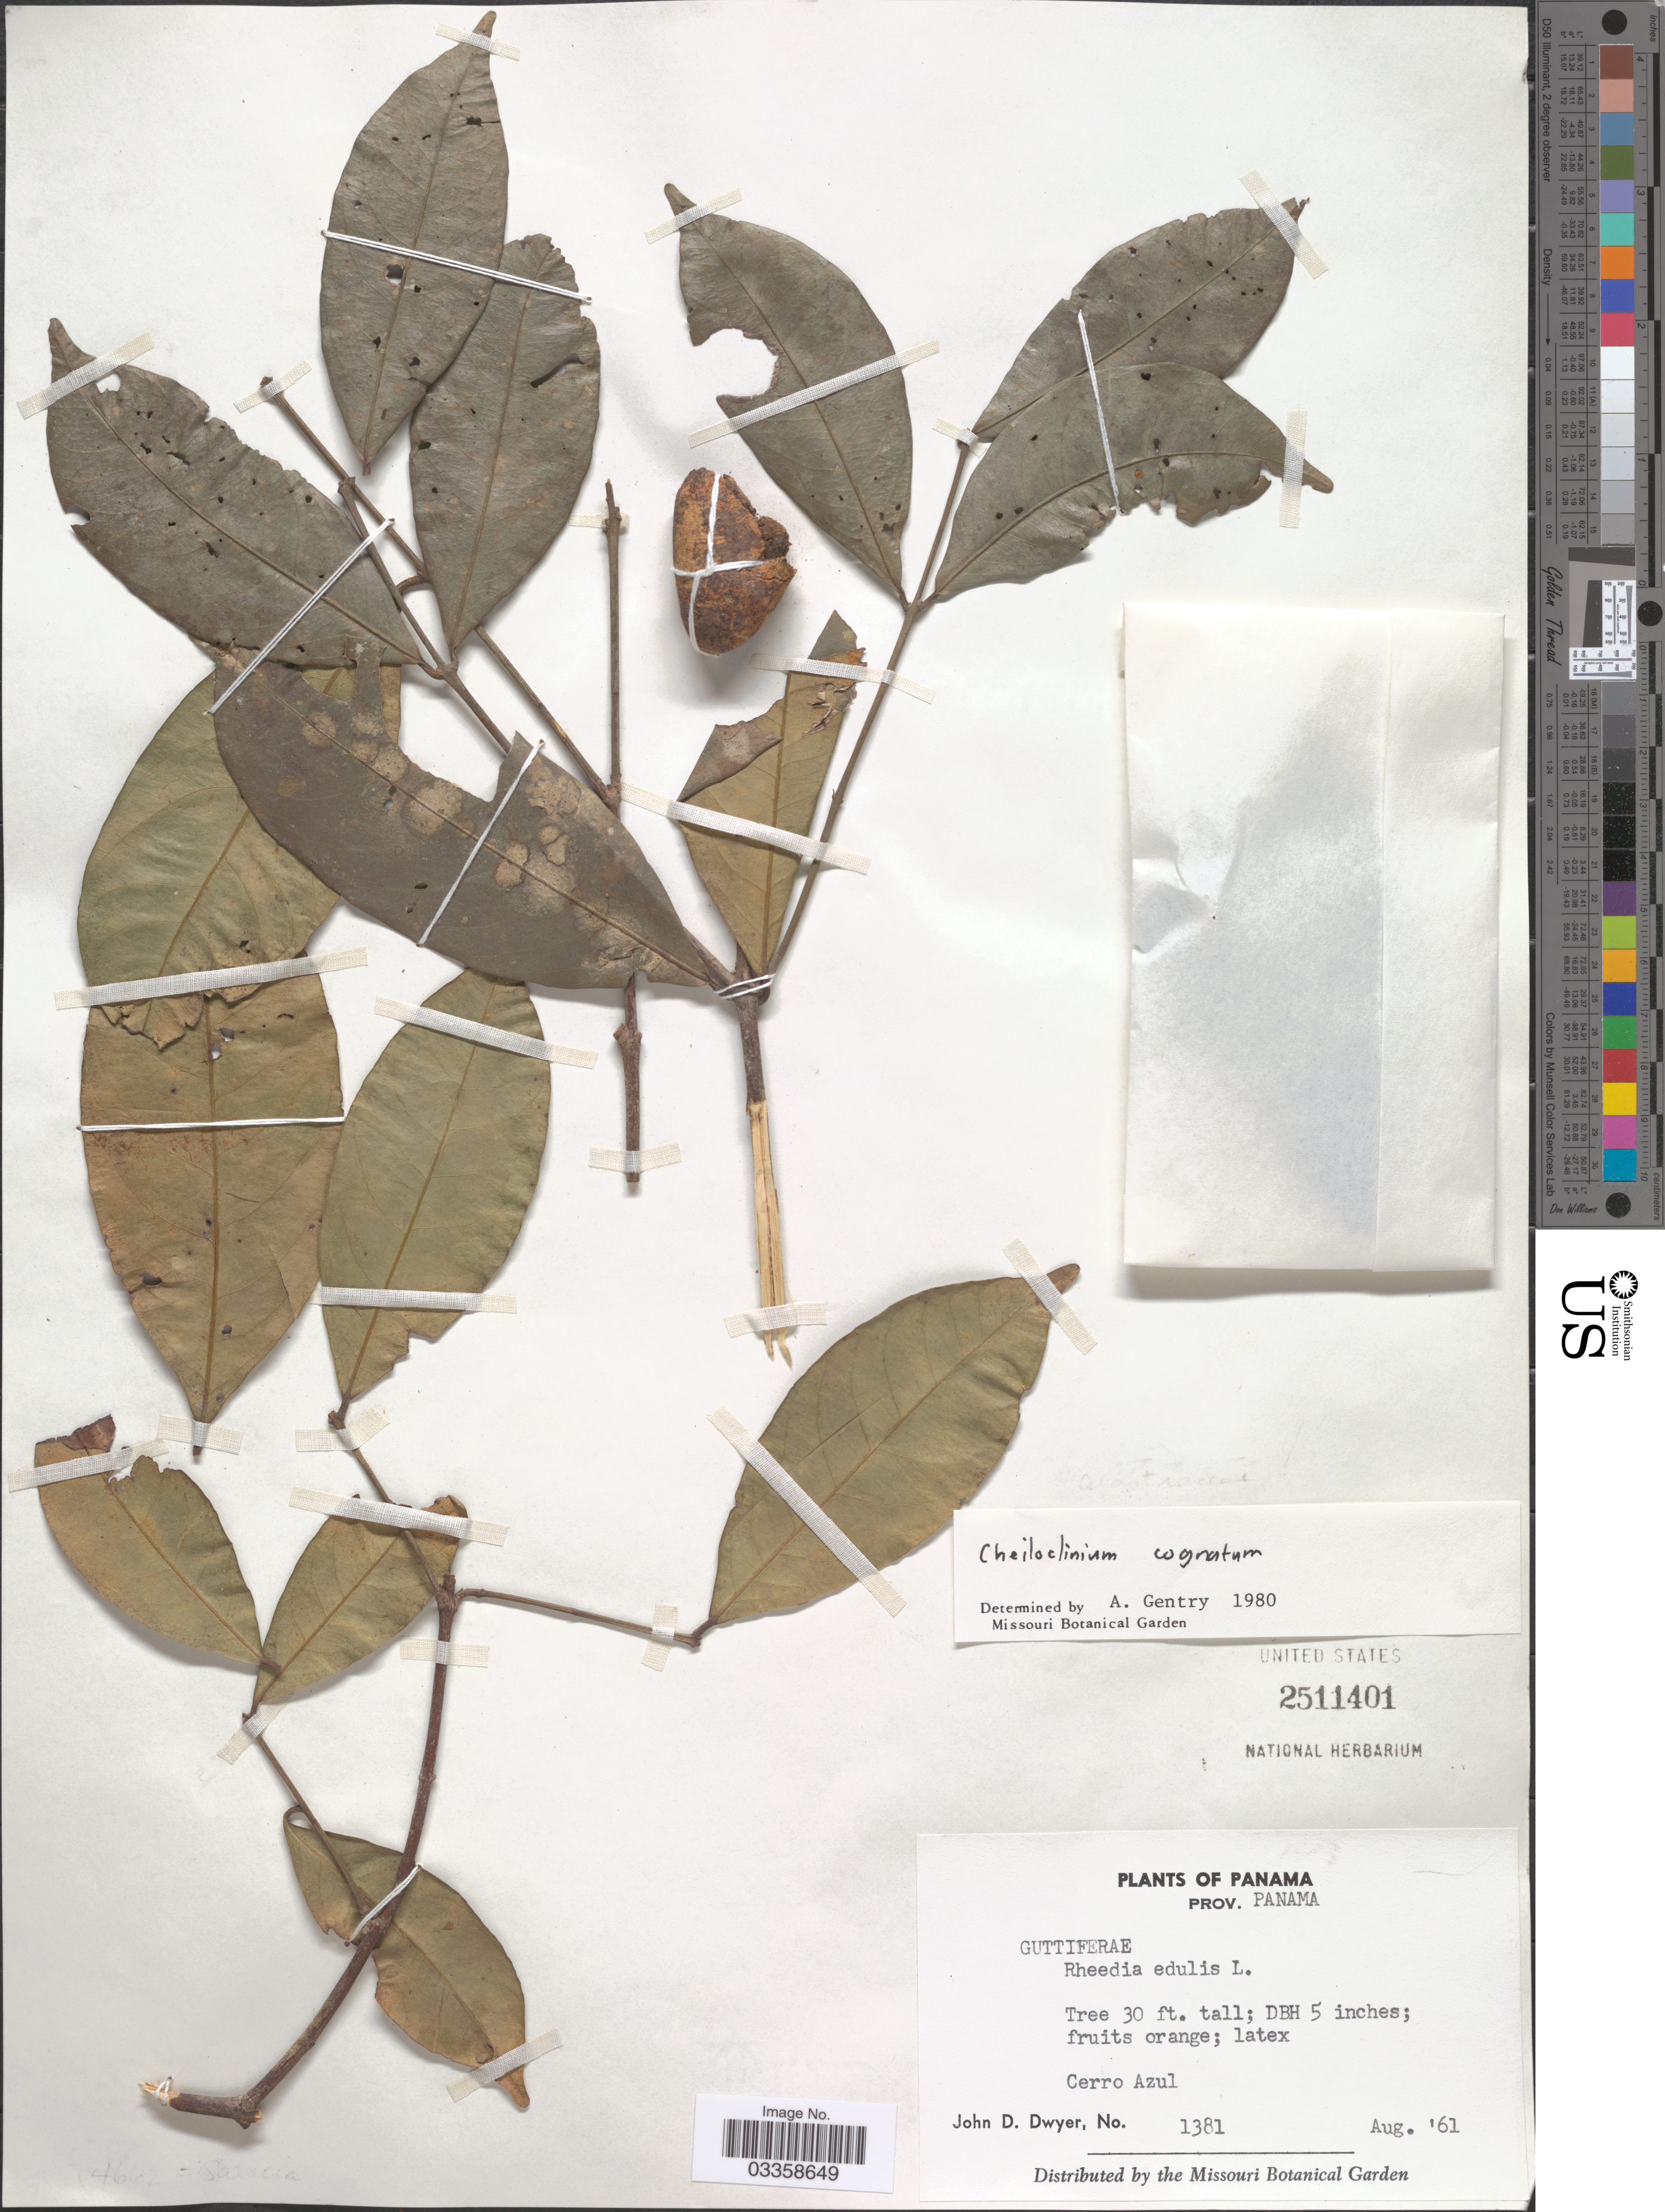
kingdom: Plantae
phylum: Tracheophyta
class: Magnoliopsida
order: Celastrales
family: Celastraceae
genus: Cheiloclinium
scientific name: Cheiloclinium cognatum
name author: (Miers) A.C. Sm.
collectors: J. D. Dwyer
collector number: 1381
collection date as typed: Transcribed d/m/y: /8/61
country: Panama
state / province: Panamá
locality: Cerro Azul.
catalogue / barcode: US 2511401